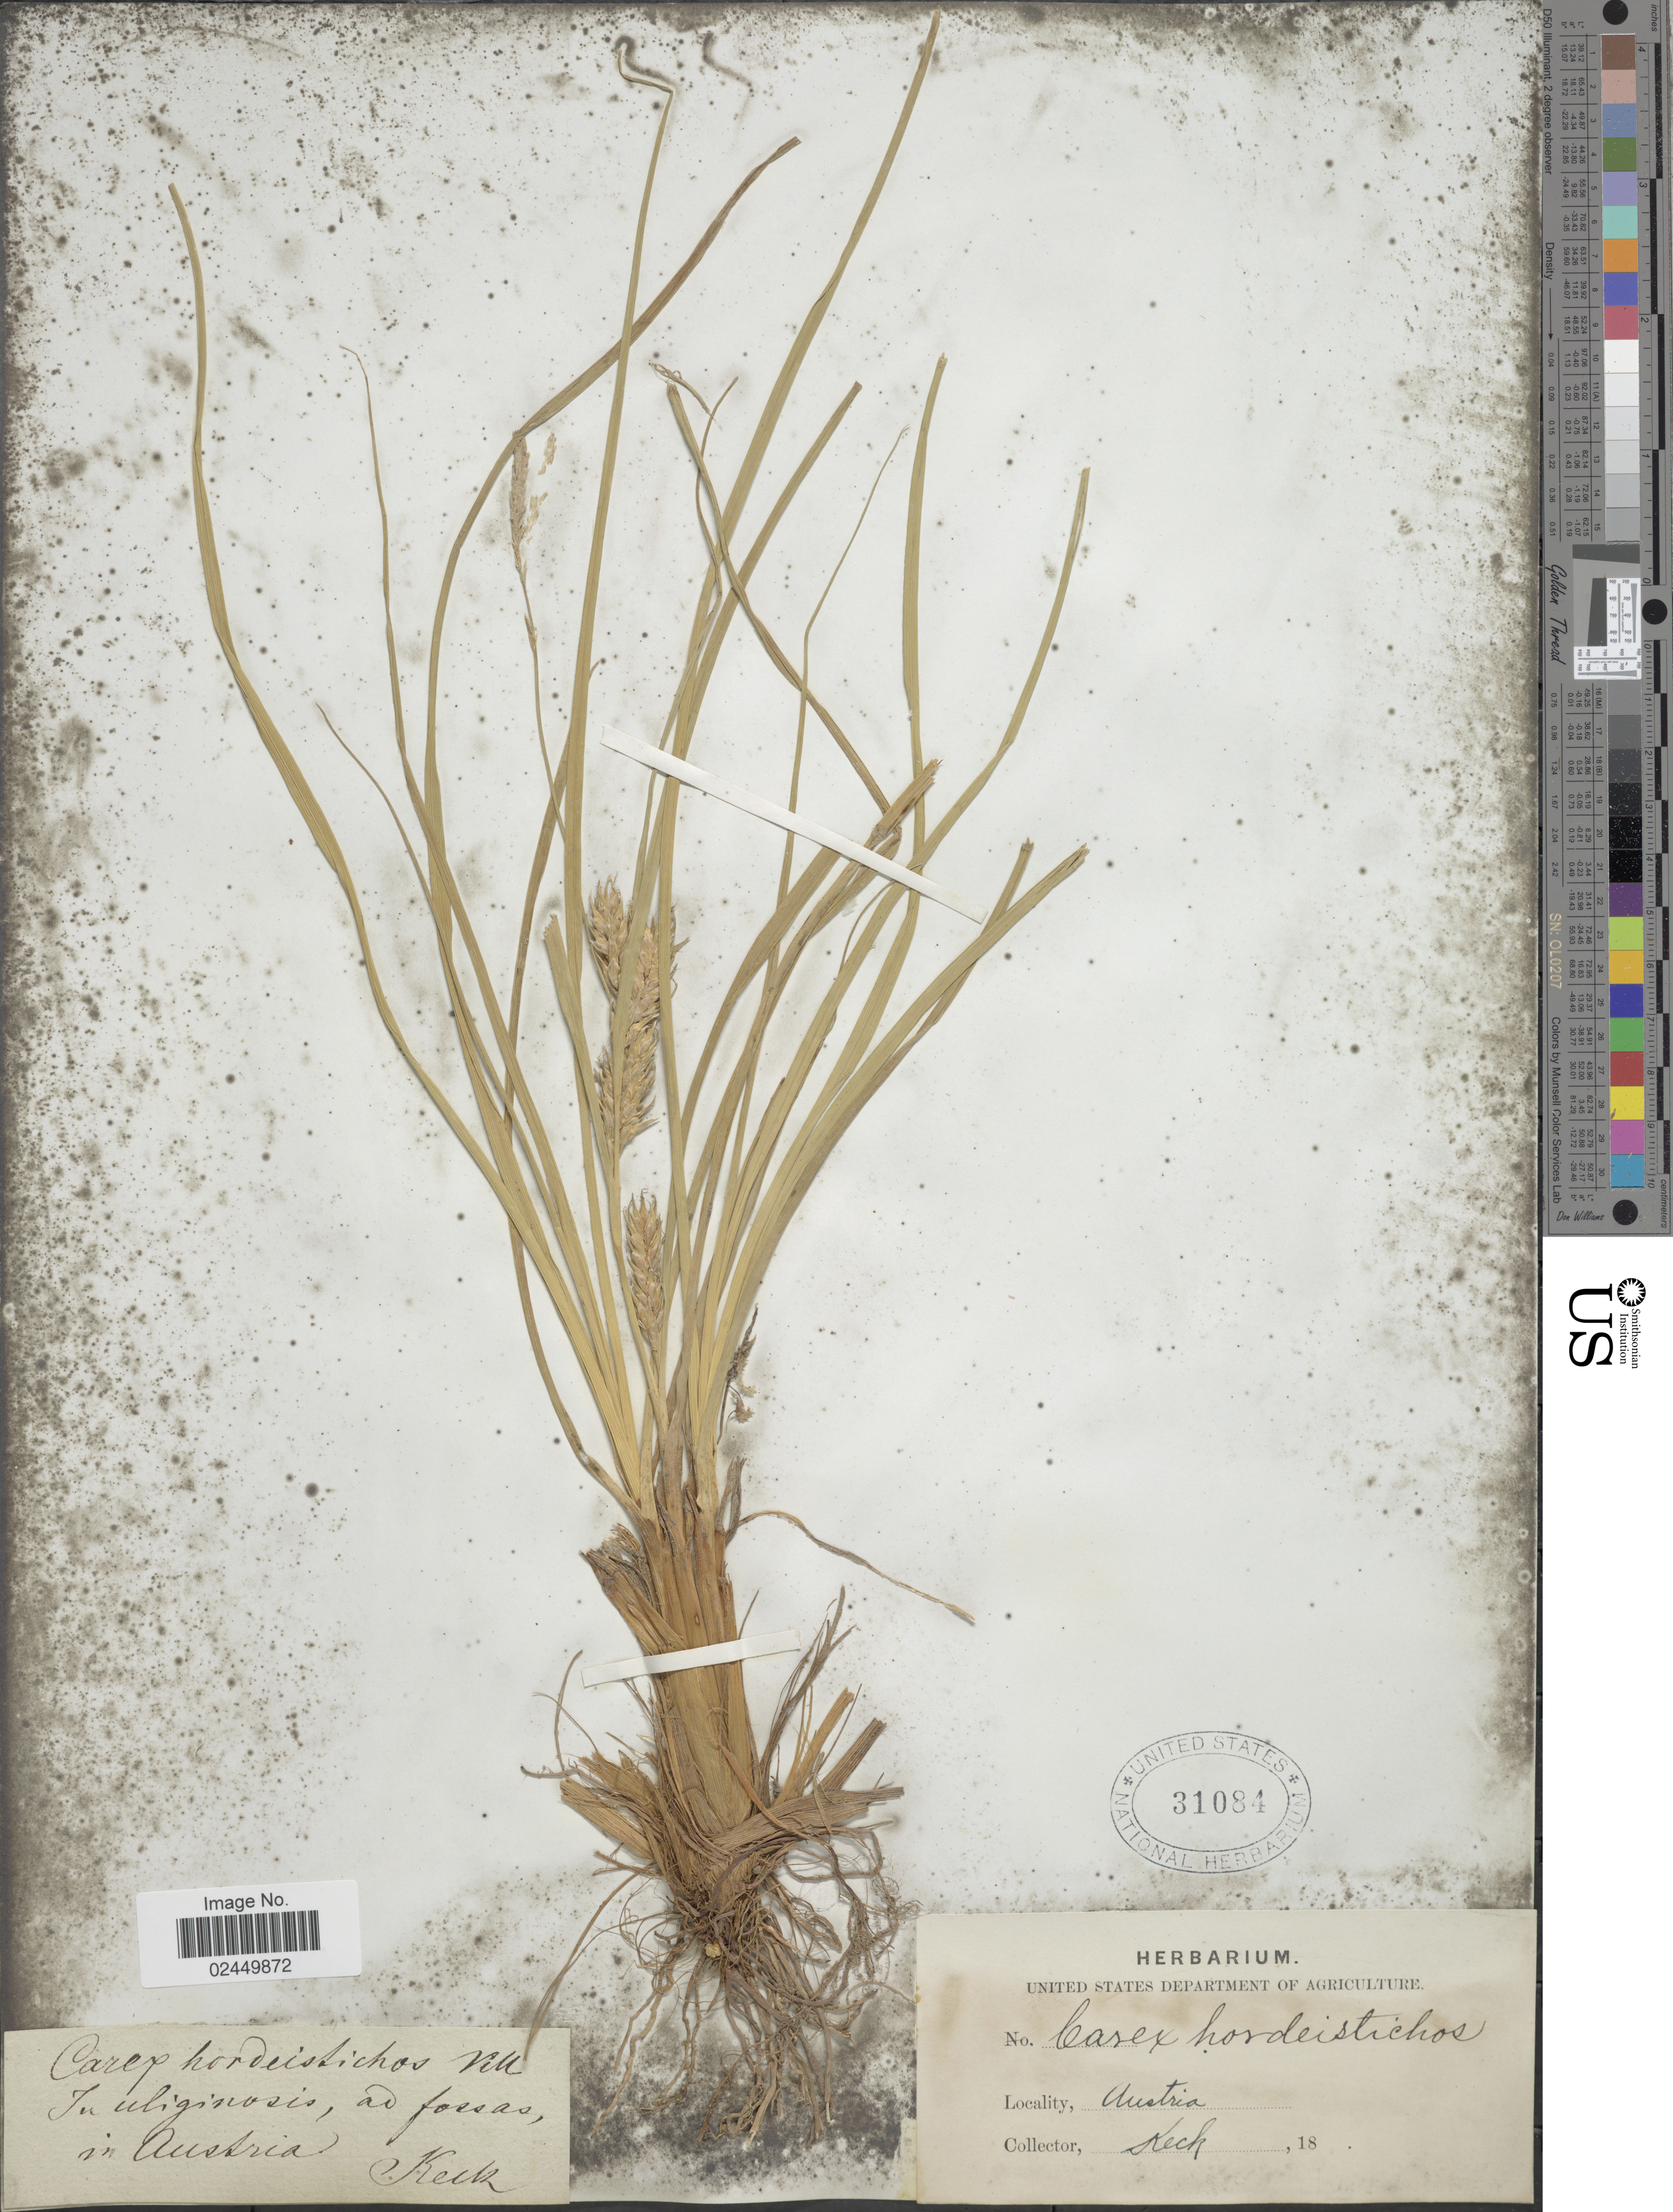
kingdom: Plantae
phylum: Tracheophyta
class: Liliopsida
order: Poales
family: Cyperaceae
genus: Carex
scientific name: Carex hordeistichos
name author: Vill.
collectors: -- Keck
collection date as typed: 18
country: Austria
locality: In uliginosis, ad fossas, in Austria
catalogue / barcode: US 31084